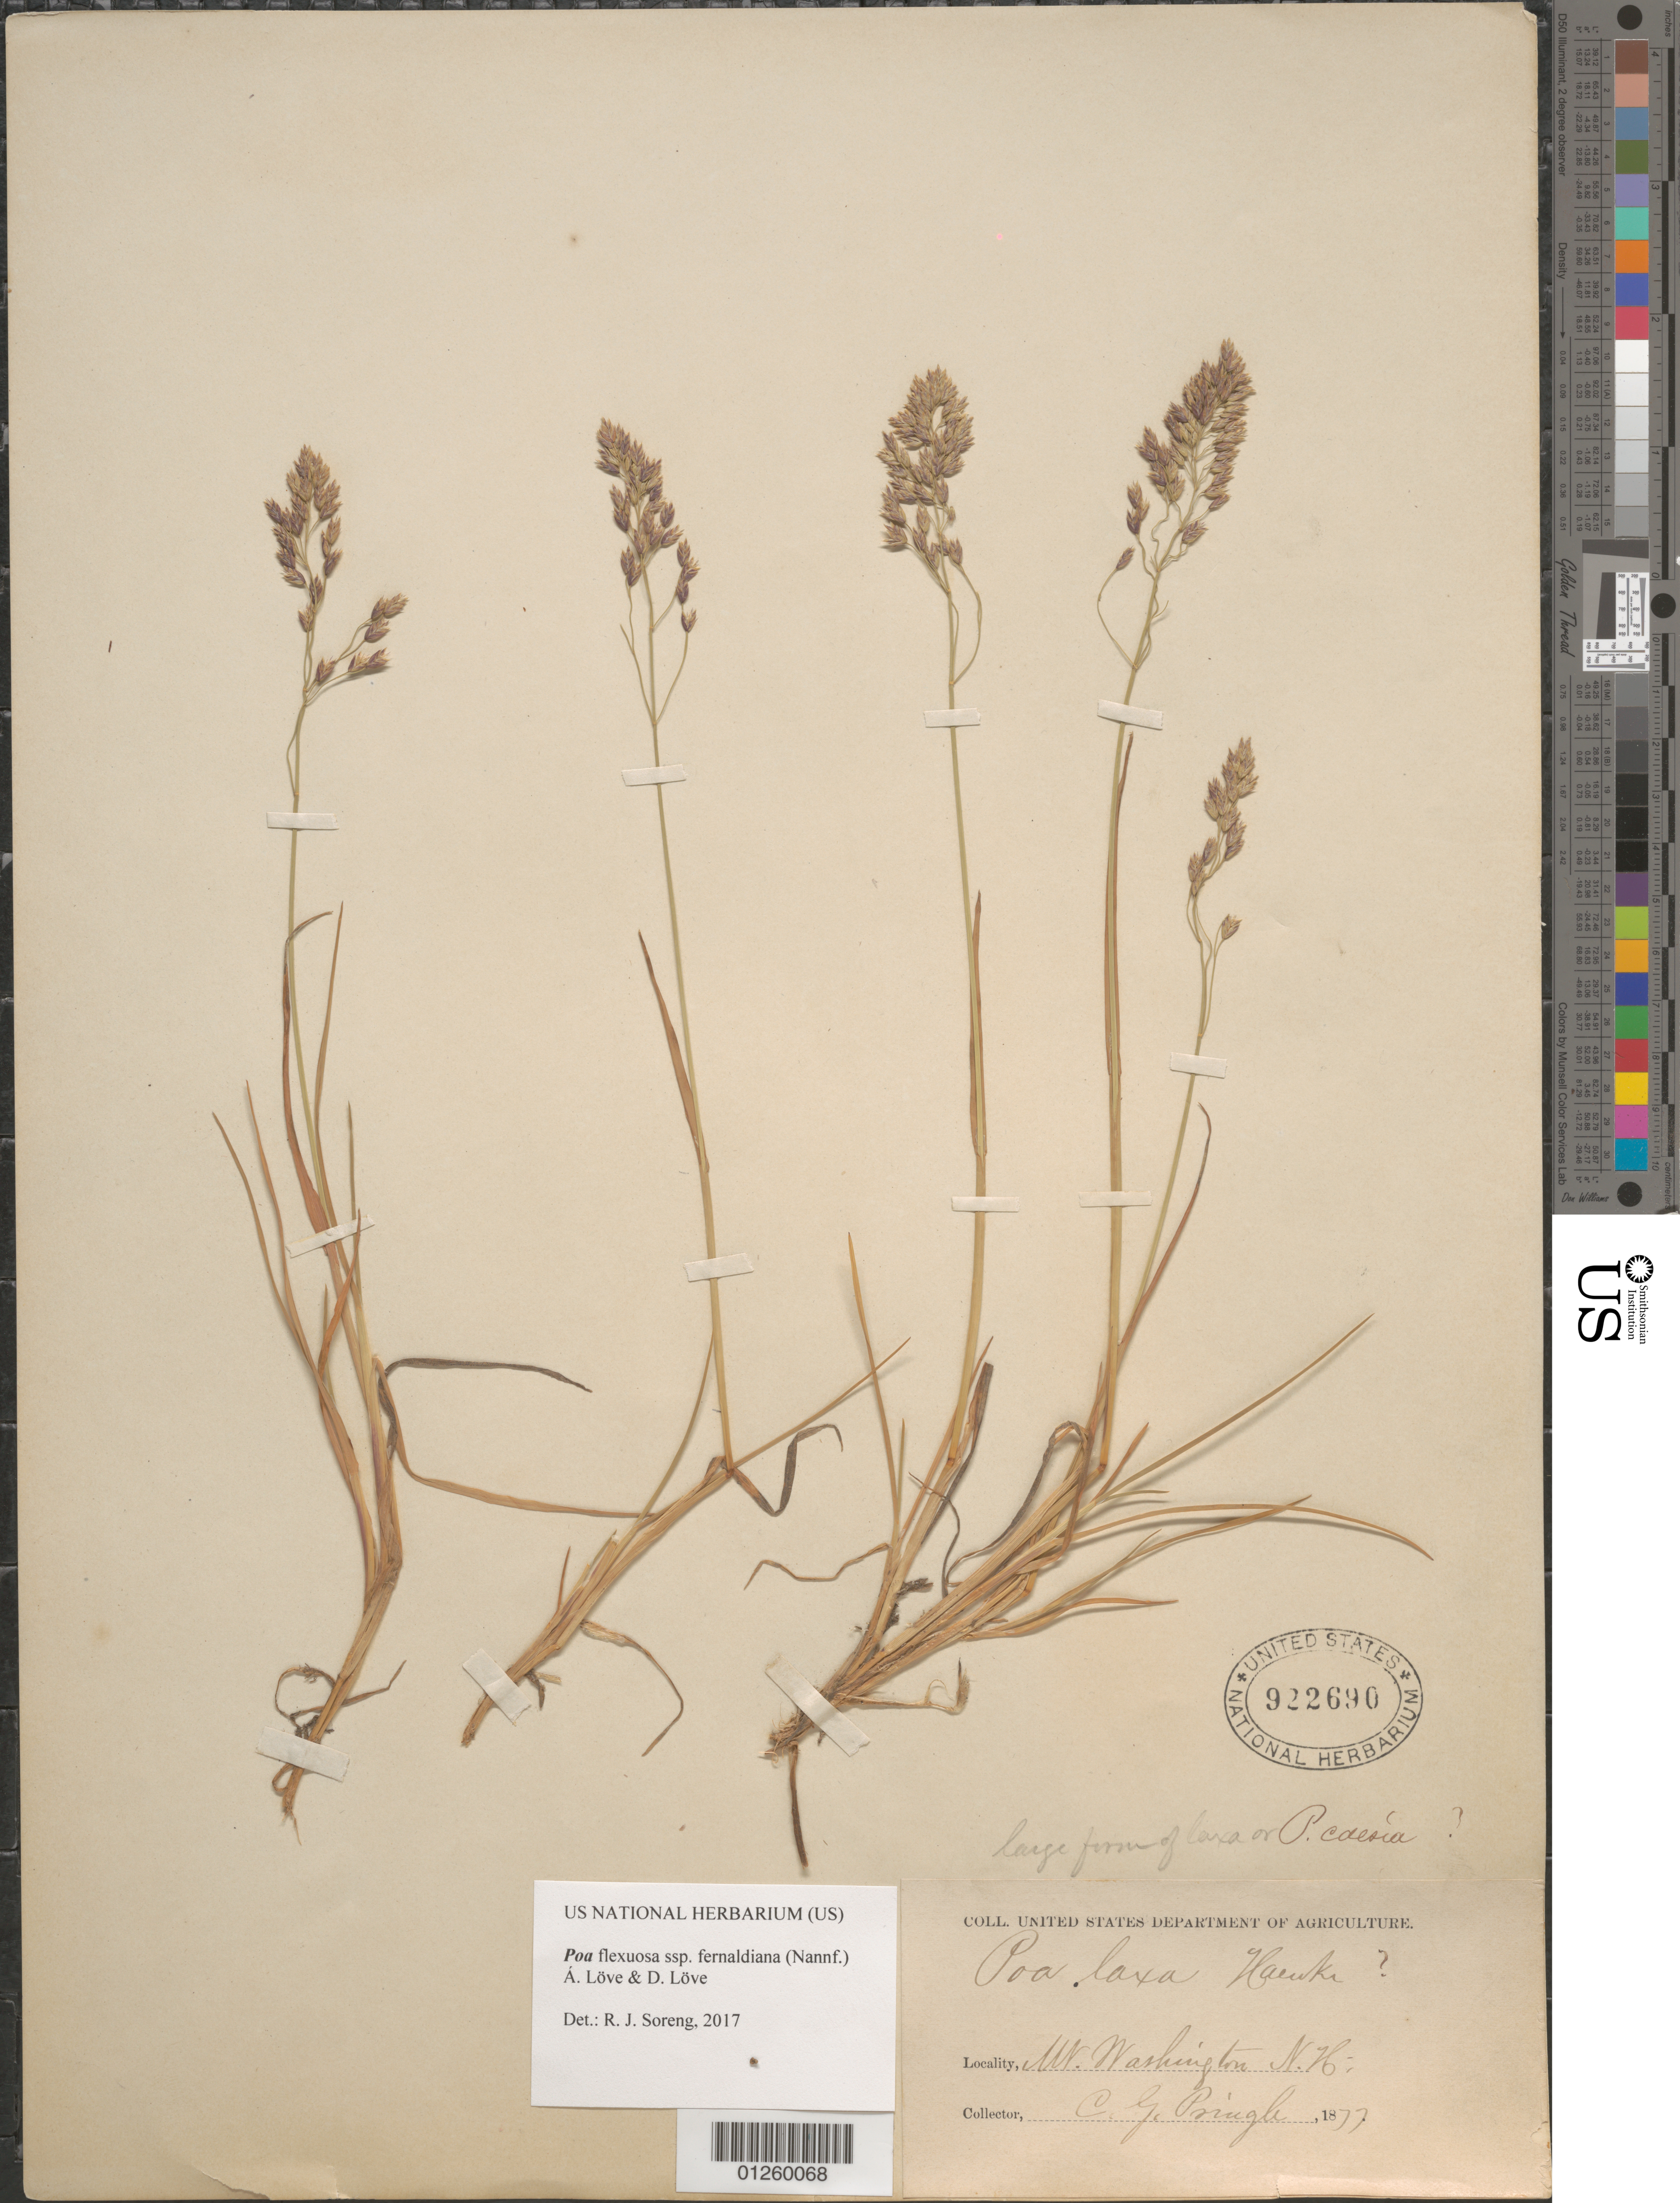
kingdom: Plantae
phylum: Tracheophyta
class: Liliopsida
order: Poales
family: Poaceae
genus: Poa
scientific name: Poa flexuosa Sm. subsp. fernaldiana (Nannf.) Á. Löve & D. Löve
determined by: Soreng, Robert J., Research Associate (BOT), Smithsonian Institution - National Museum of Natural History (UNITED STATES)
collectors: C. G. Pringle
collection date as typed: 1877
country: United States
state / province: New Hampshire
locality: Mt. Washington N. H.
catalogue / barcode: US 922690